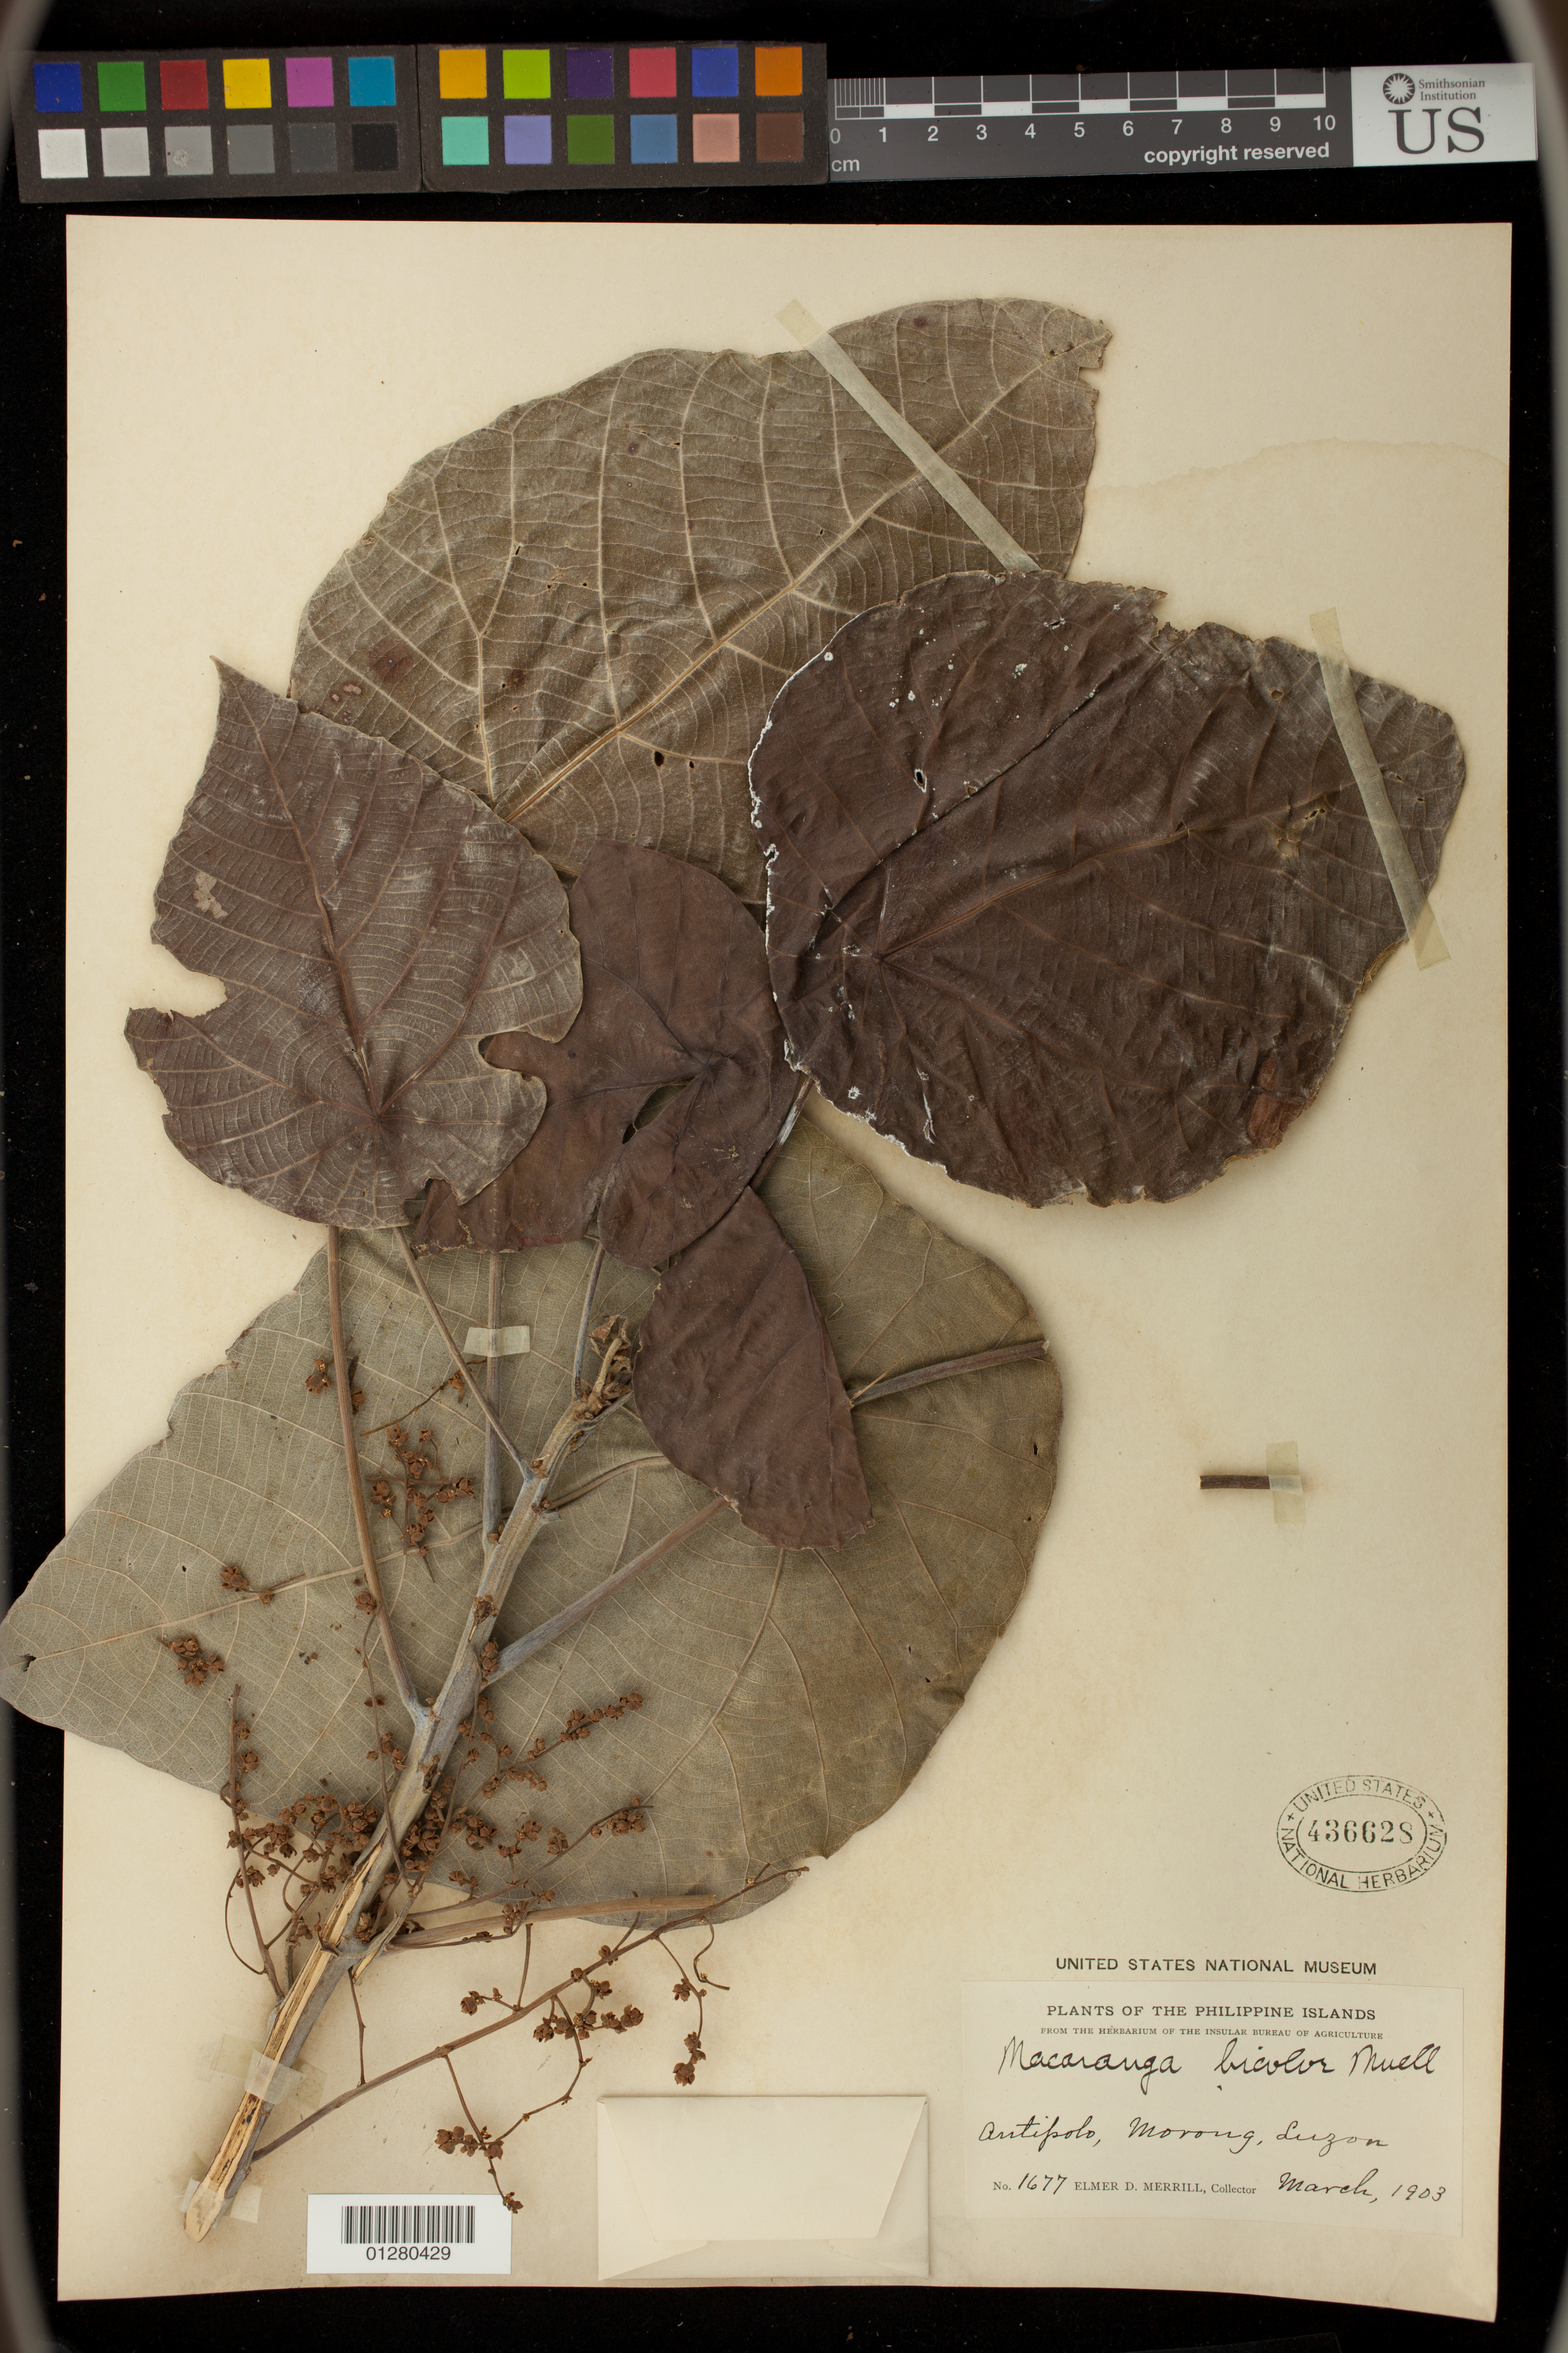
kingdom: Plantae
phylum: Tracheophyta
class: Magnoliopsida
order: Malpighiales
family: Euphorbiaceae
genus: Macaranga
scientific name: Macaranga bicolor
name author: Müll. Arg.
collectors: E. D. Merrill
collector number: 1677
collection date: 1903-03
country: Philippines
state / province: Calabarzon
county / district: Rizal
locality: Antipolo, (Morong), Luzon.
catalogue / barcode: US 436628